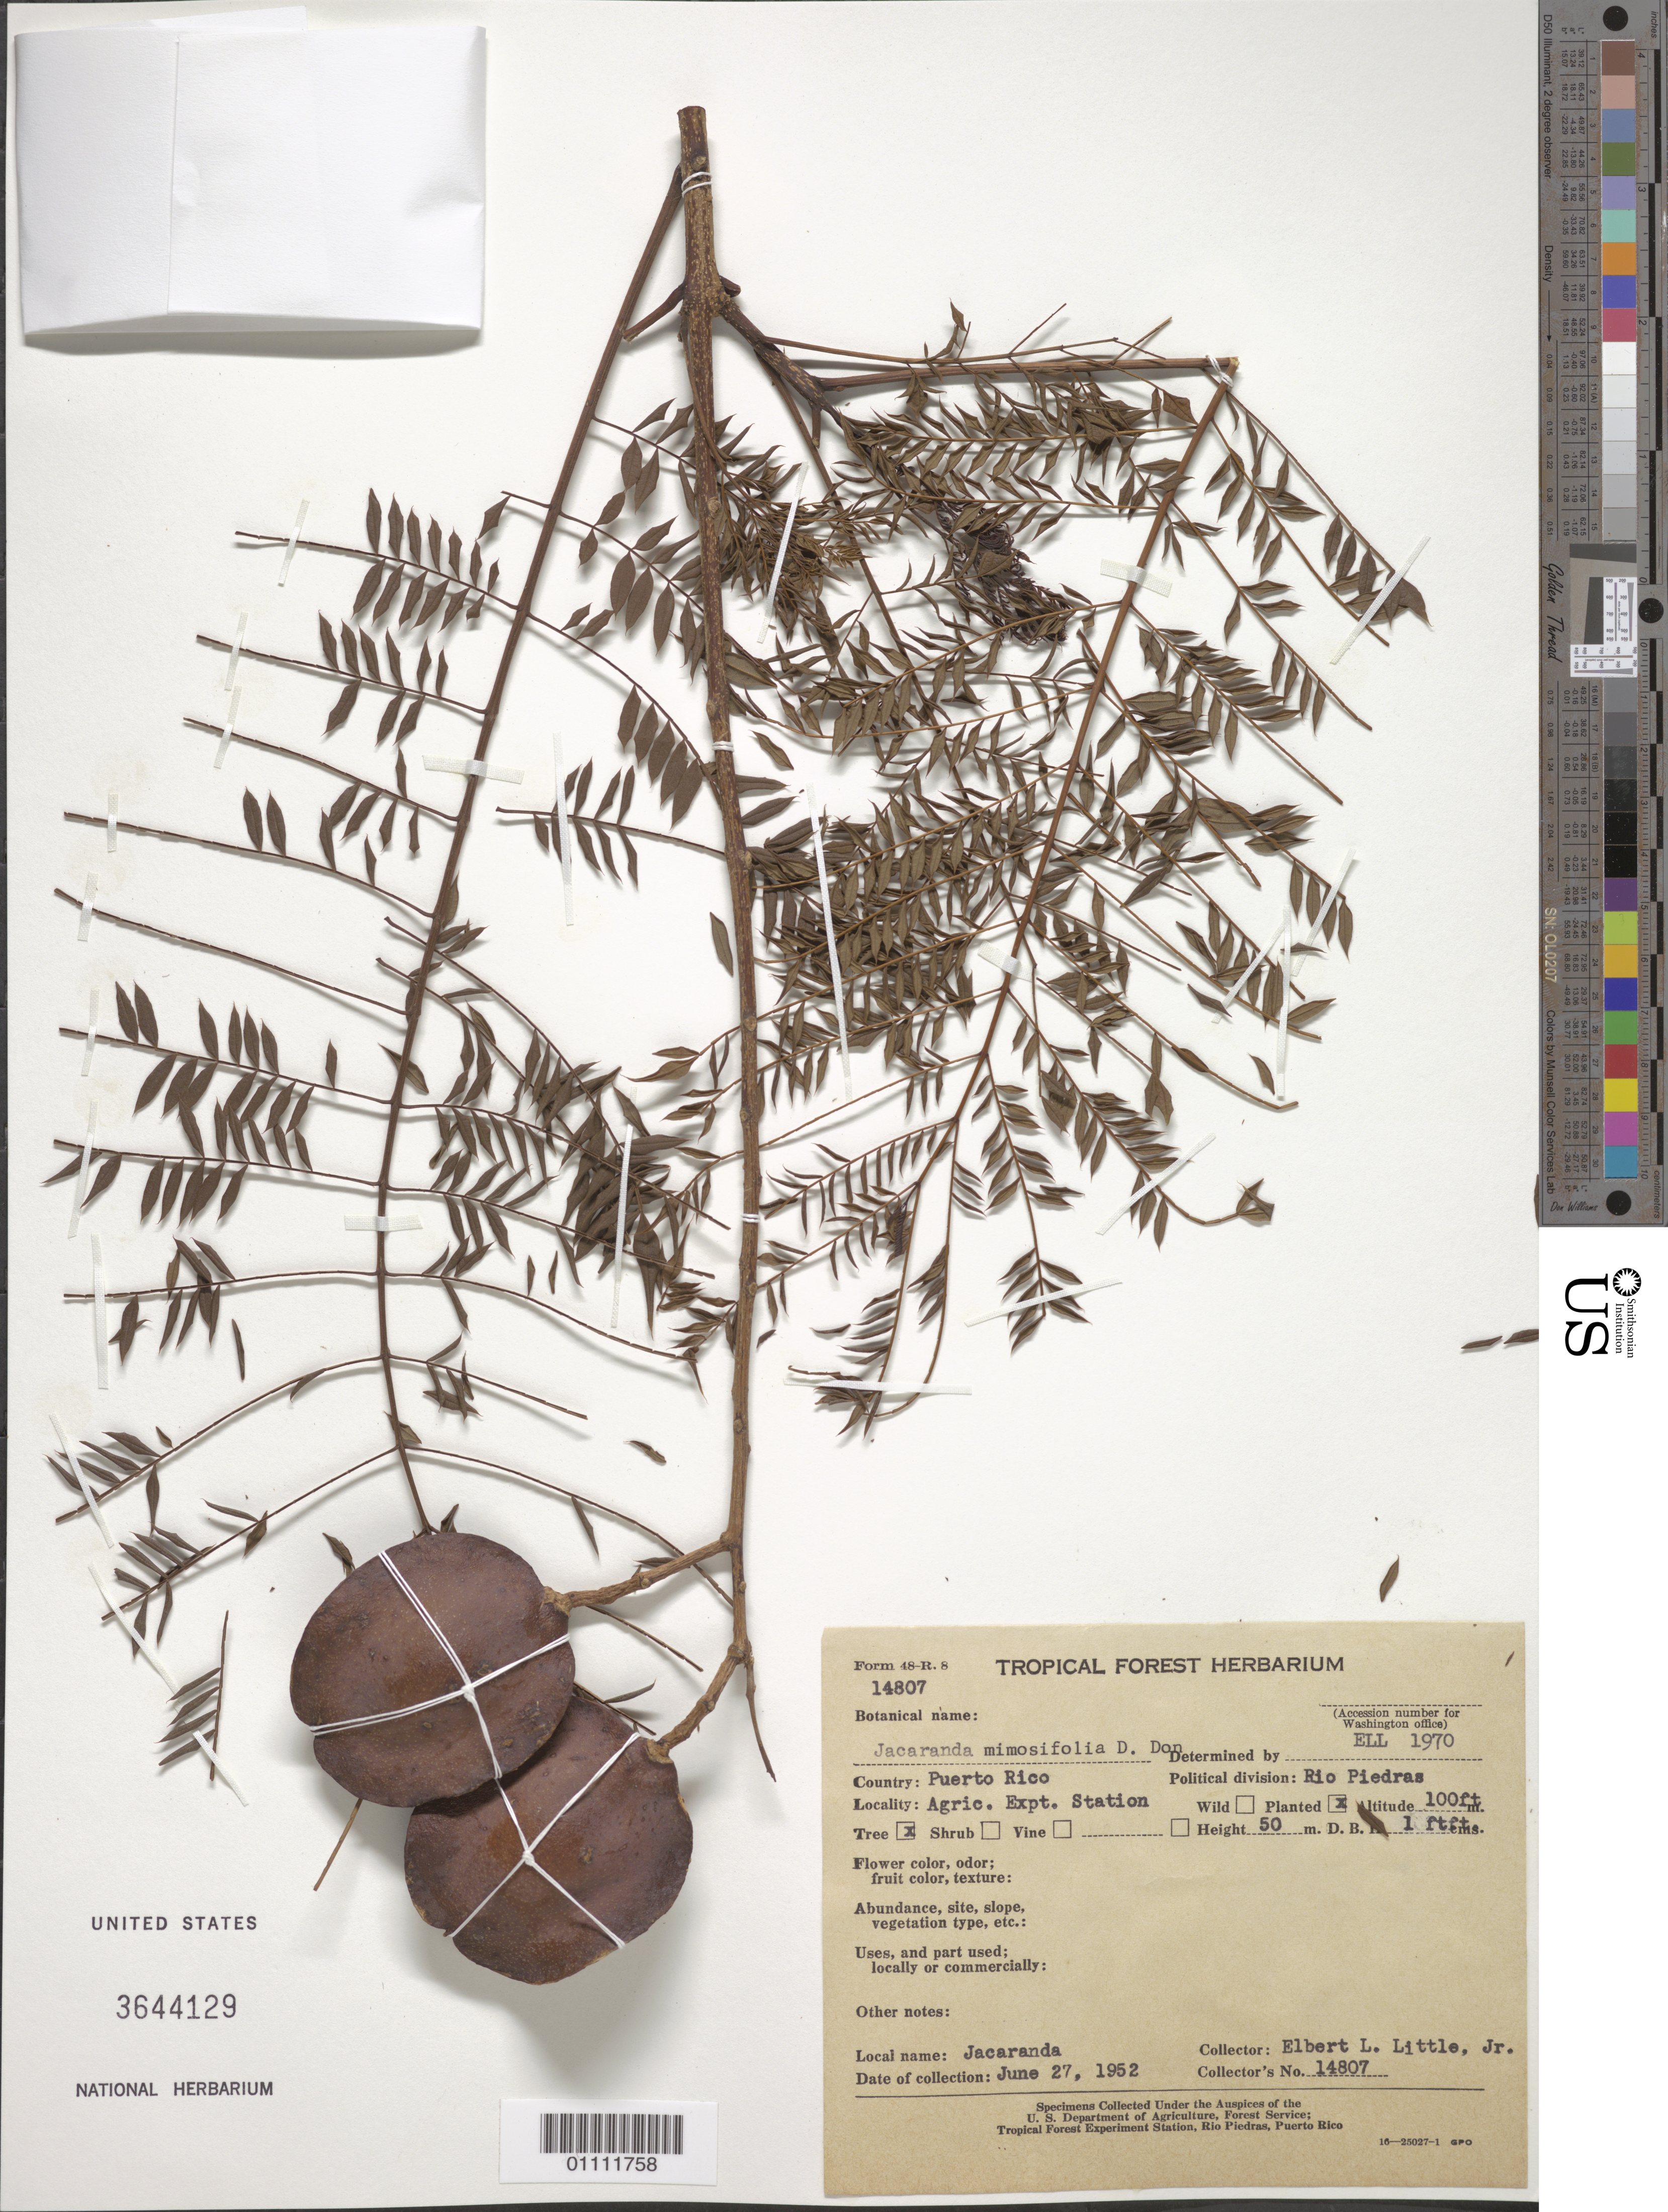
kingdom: Plantae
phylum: Tracheophyta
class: Magnoliopsida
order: Lamiales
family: Bignoniaceae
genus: Jacaranda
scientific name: Jacaranda mimosifolia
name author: D. Don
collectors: E. L. Little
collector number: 14807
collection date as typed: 27 Jun 1952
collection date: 1952-06-27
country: Puerto Rico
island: Puerto Rico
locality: Rio Piedras, Agric. Expt. Station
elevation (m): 30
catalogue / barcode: US 3644129